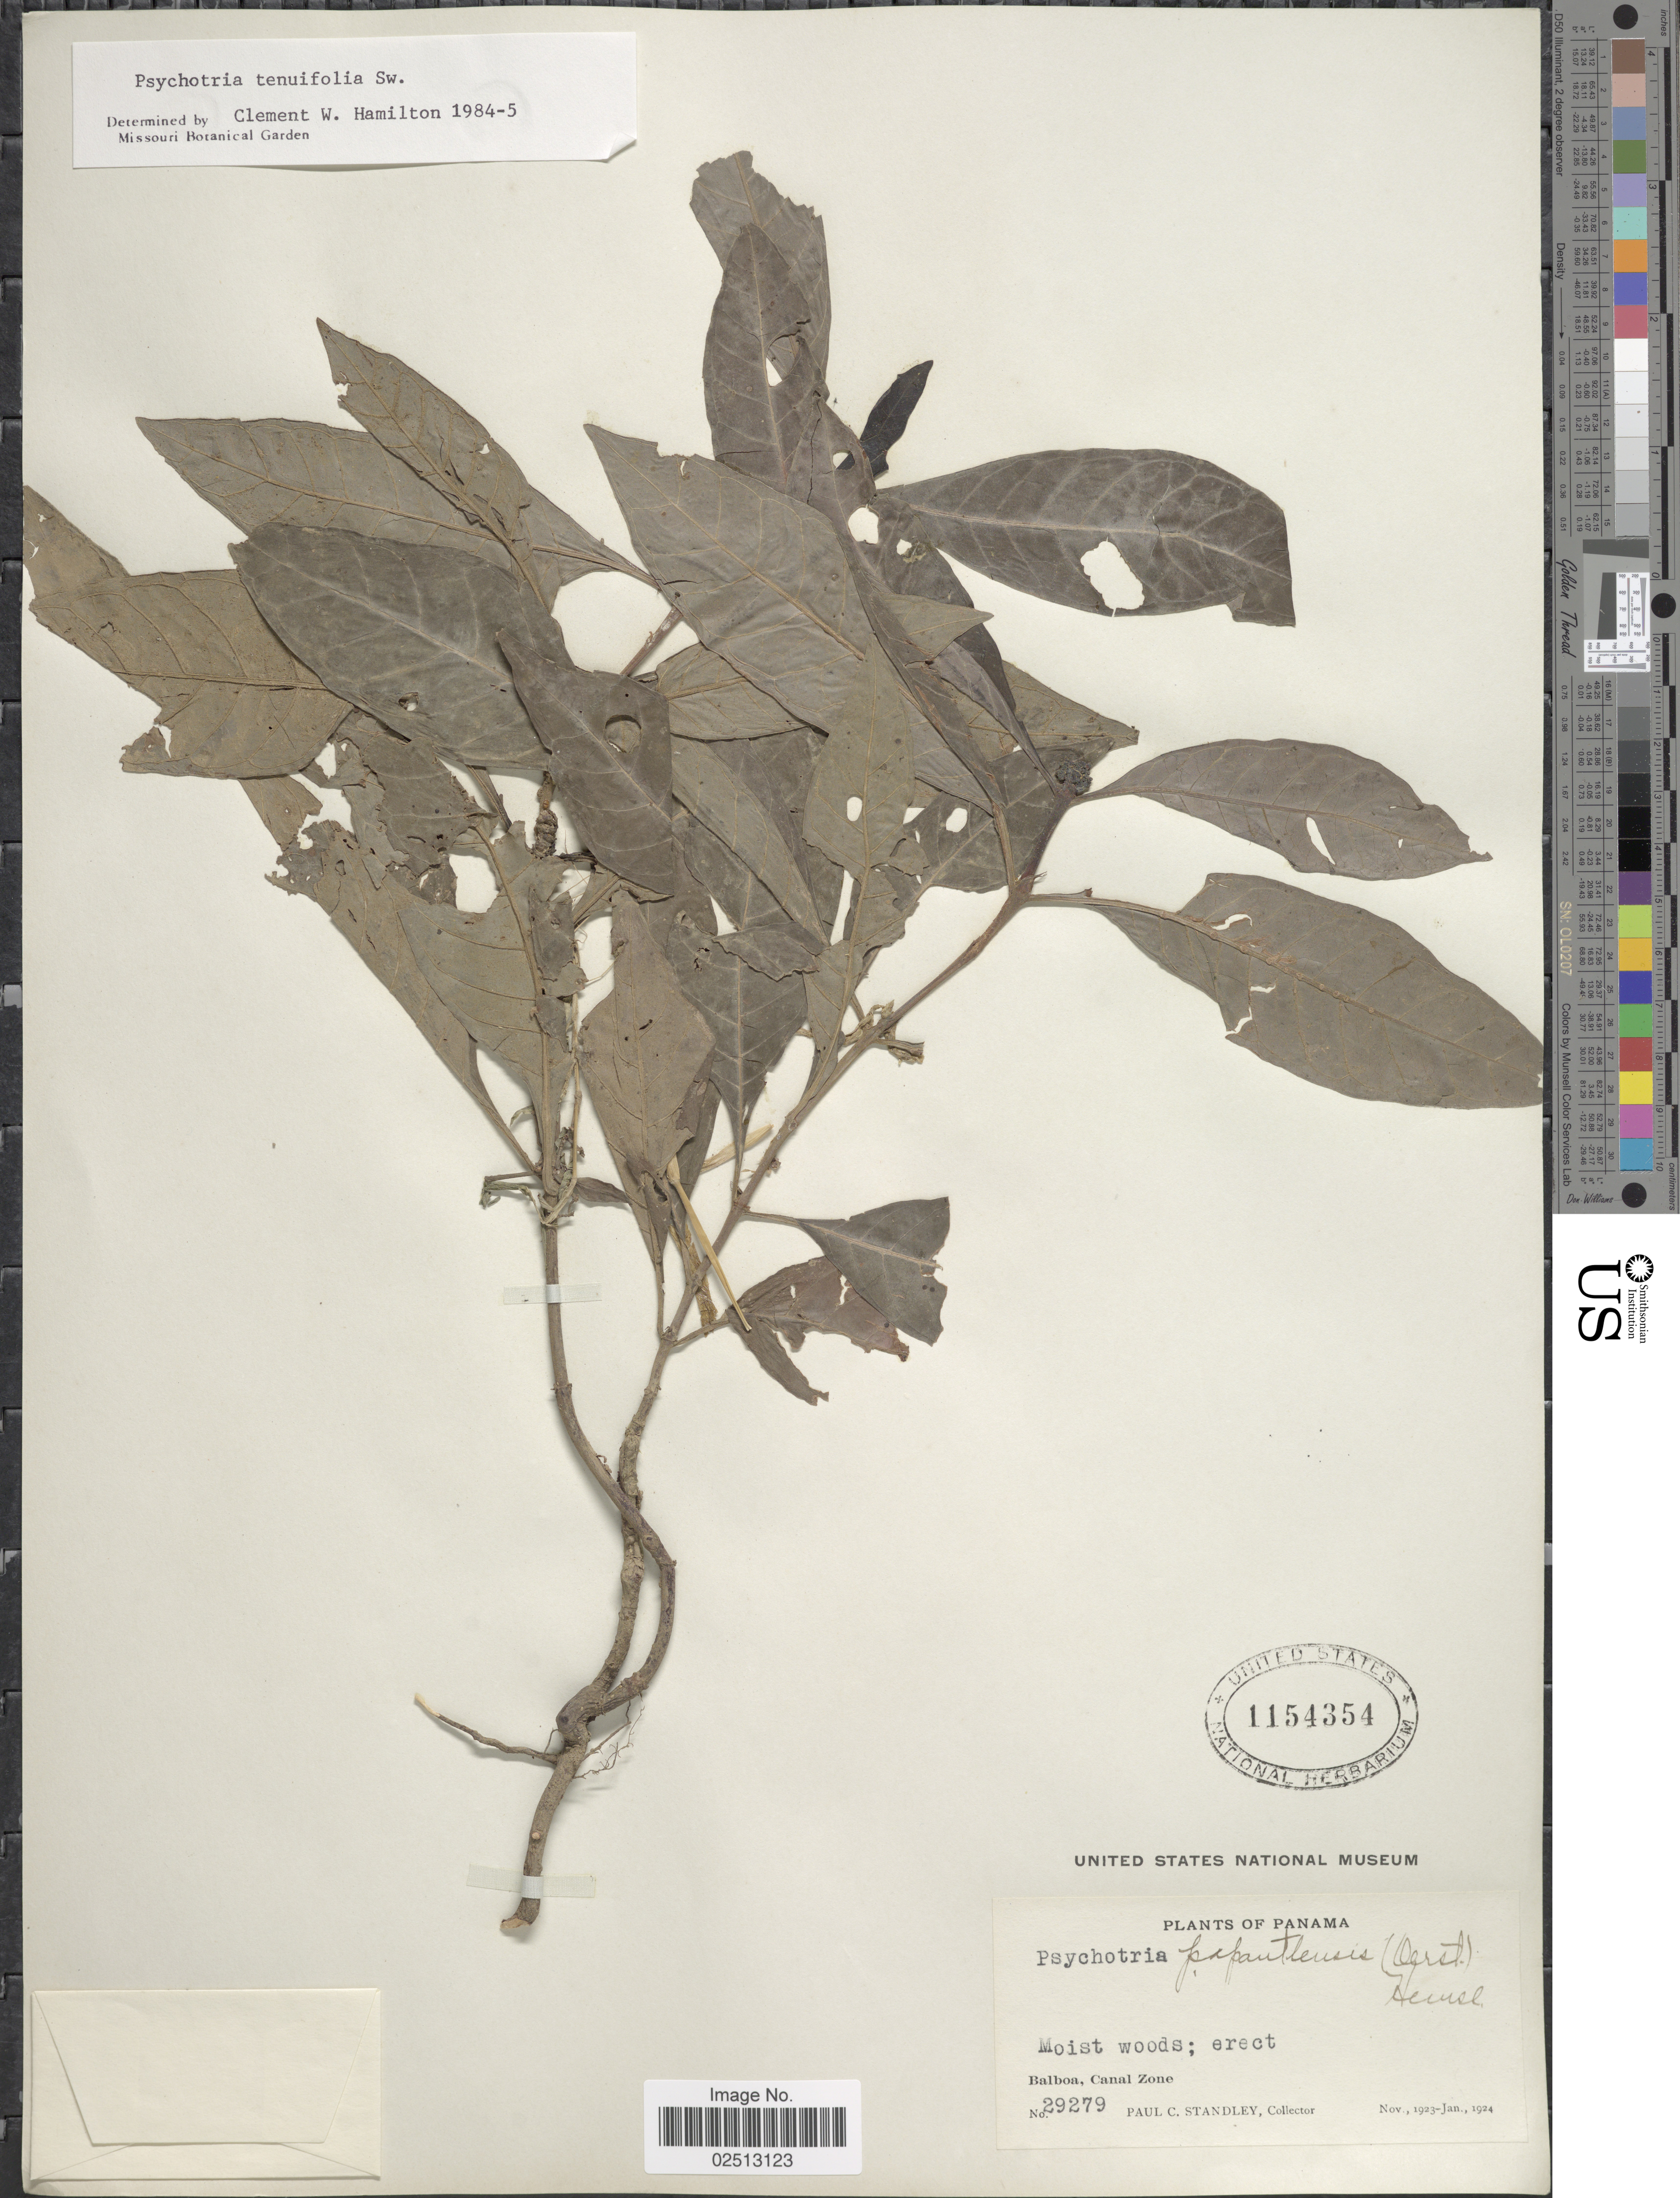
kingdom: Plantae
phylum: Tracheophyta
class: Magnoliopsida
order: Gentianales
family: Rubiaceae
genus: Psychotria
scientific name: Psychotria tenuifolia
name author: Sw.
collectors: P. C. Standley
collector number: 29279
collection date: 1923-11/1924-01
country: Panama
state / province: Colón / Panamá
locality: Balboa, Canal Zone.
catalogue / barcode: US 1154354